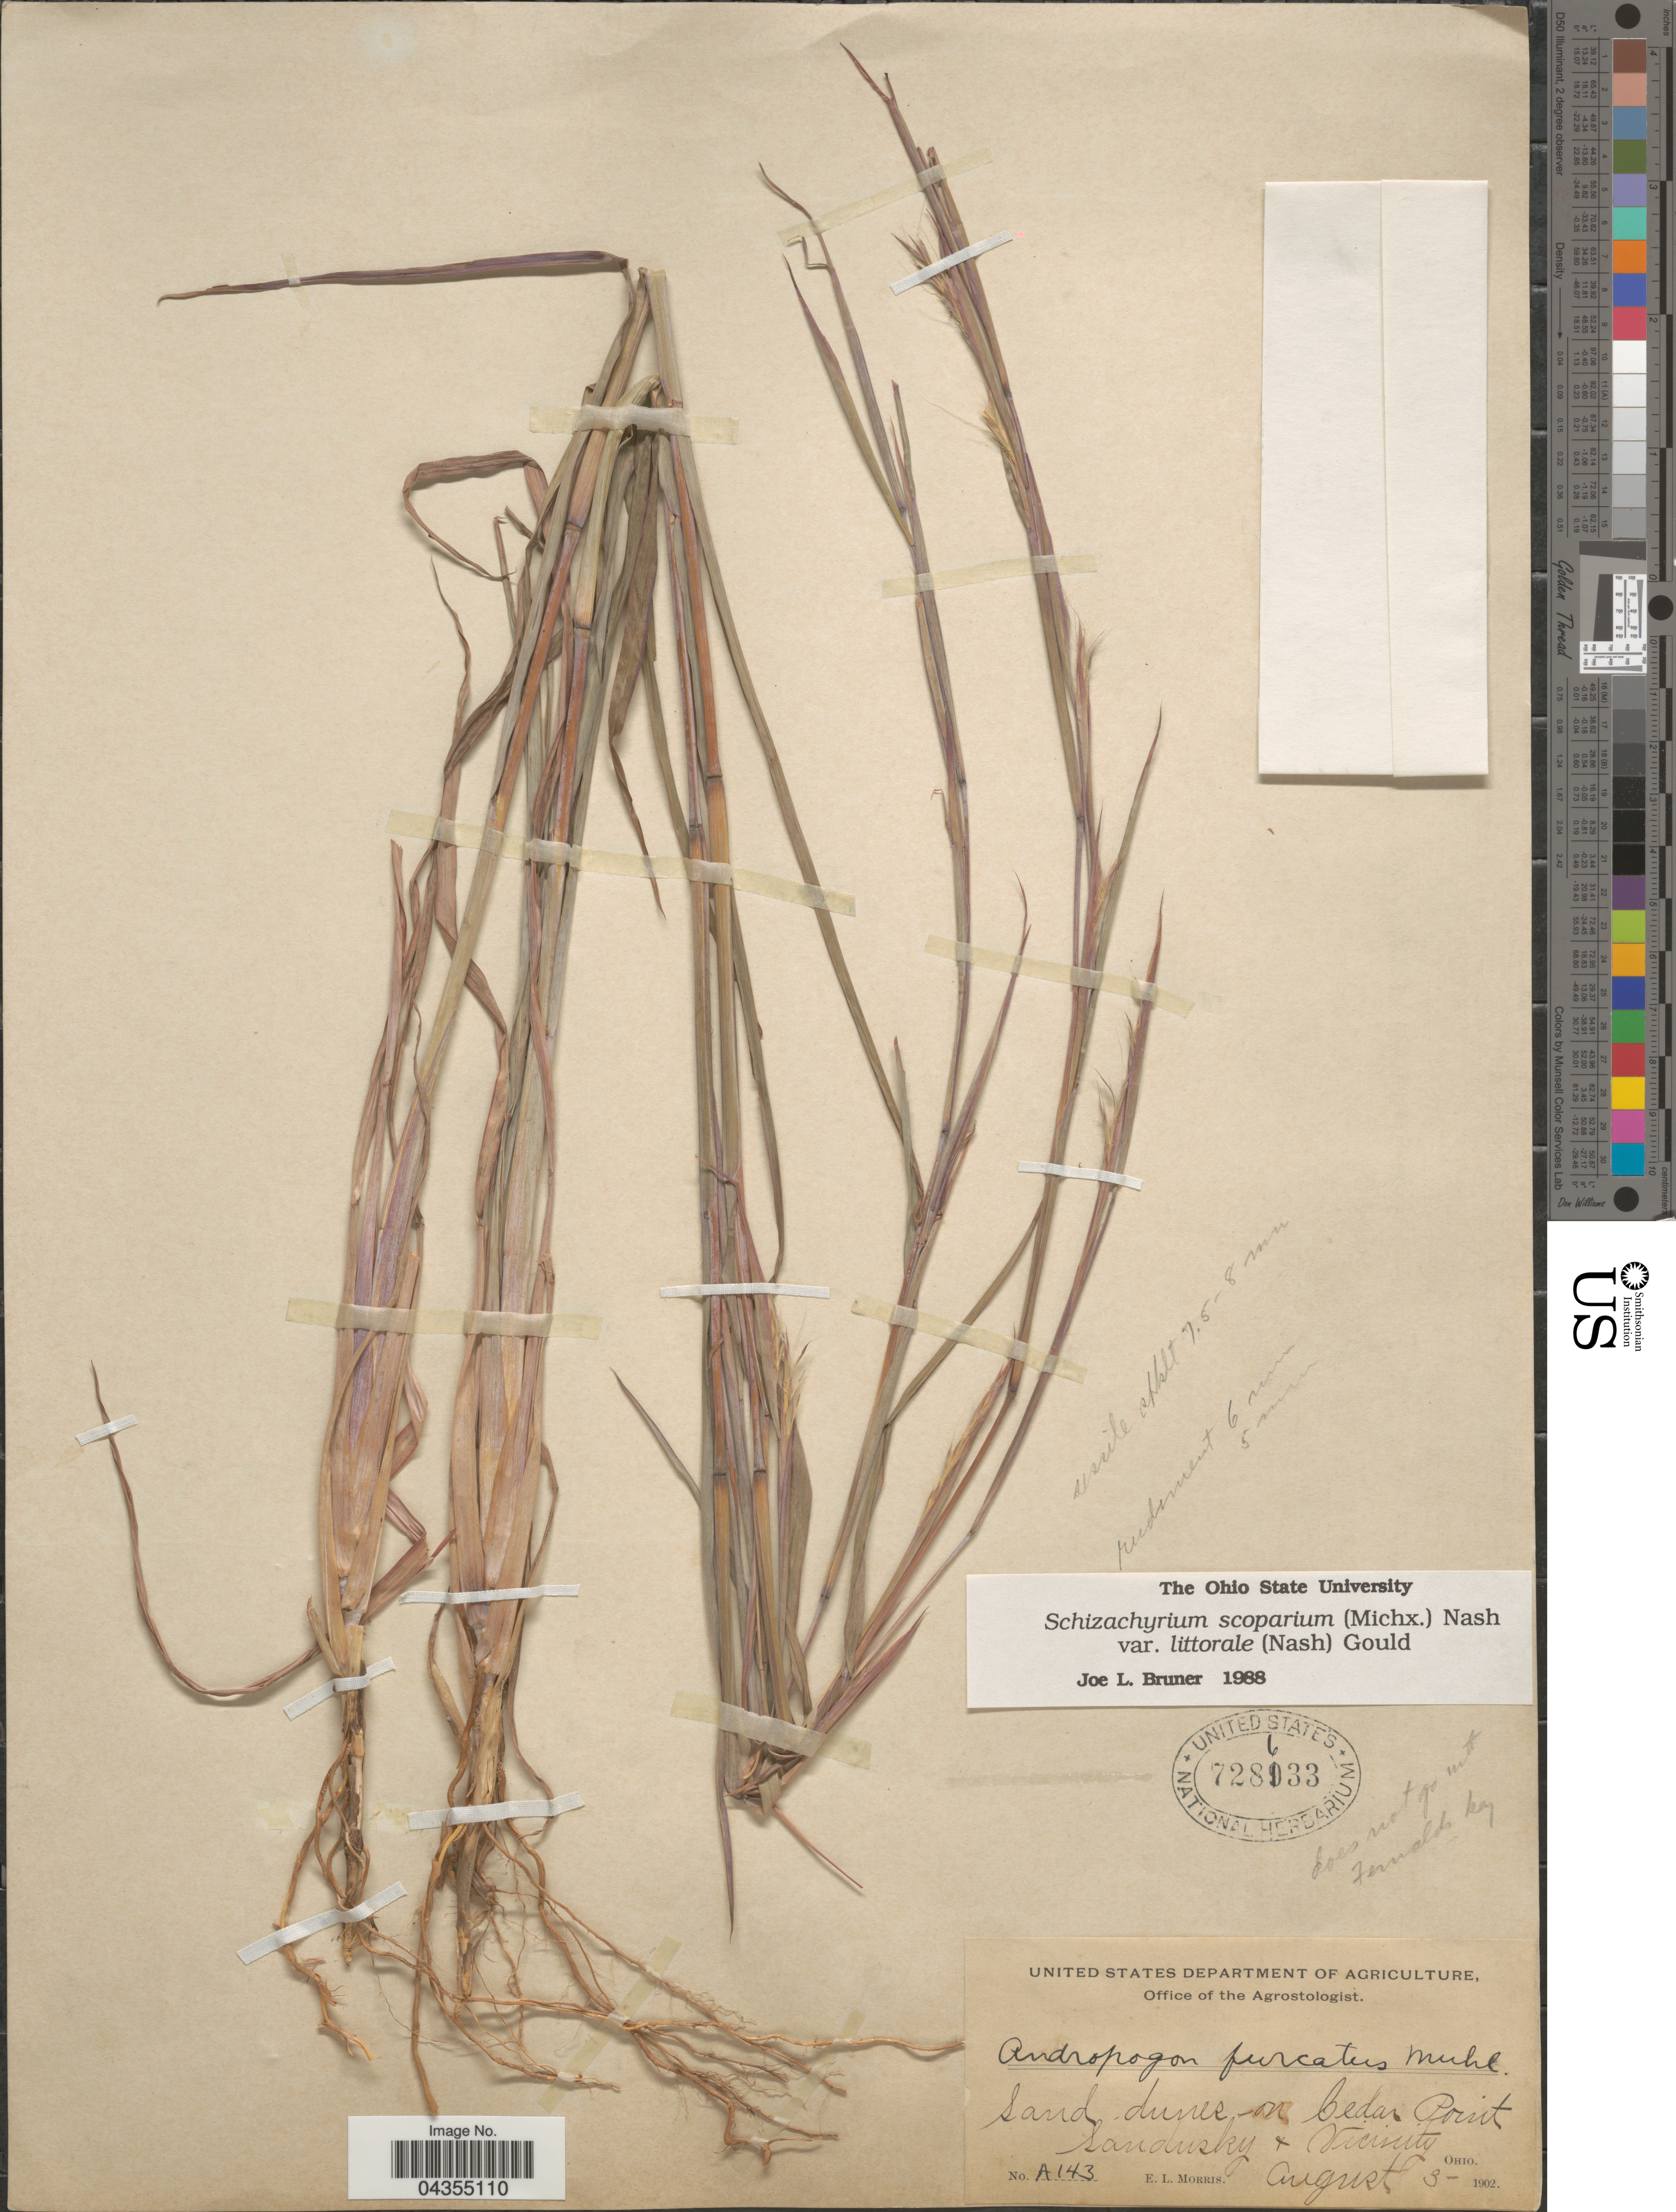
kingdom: Plantae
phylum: Tracheophyta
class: Liliopsida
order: Poales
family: Poaceae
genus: Schizachyrium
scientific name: Schizachyrium scoparium var. littorale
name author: (Nash) Gould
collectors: E. Morris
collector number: A143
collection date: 1902-08-03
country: United States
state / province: Ohio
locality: Sand dunes on Cedar Point. Sandusky & Vicinity.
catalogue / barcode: US 728633